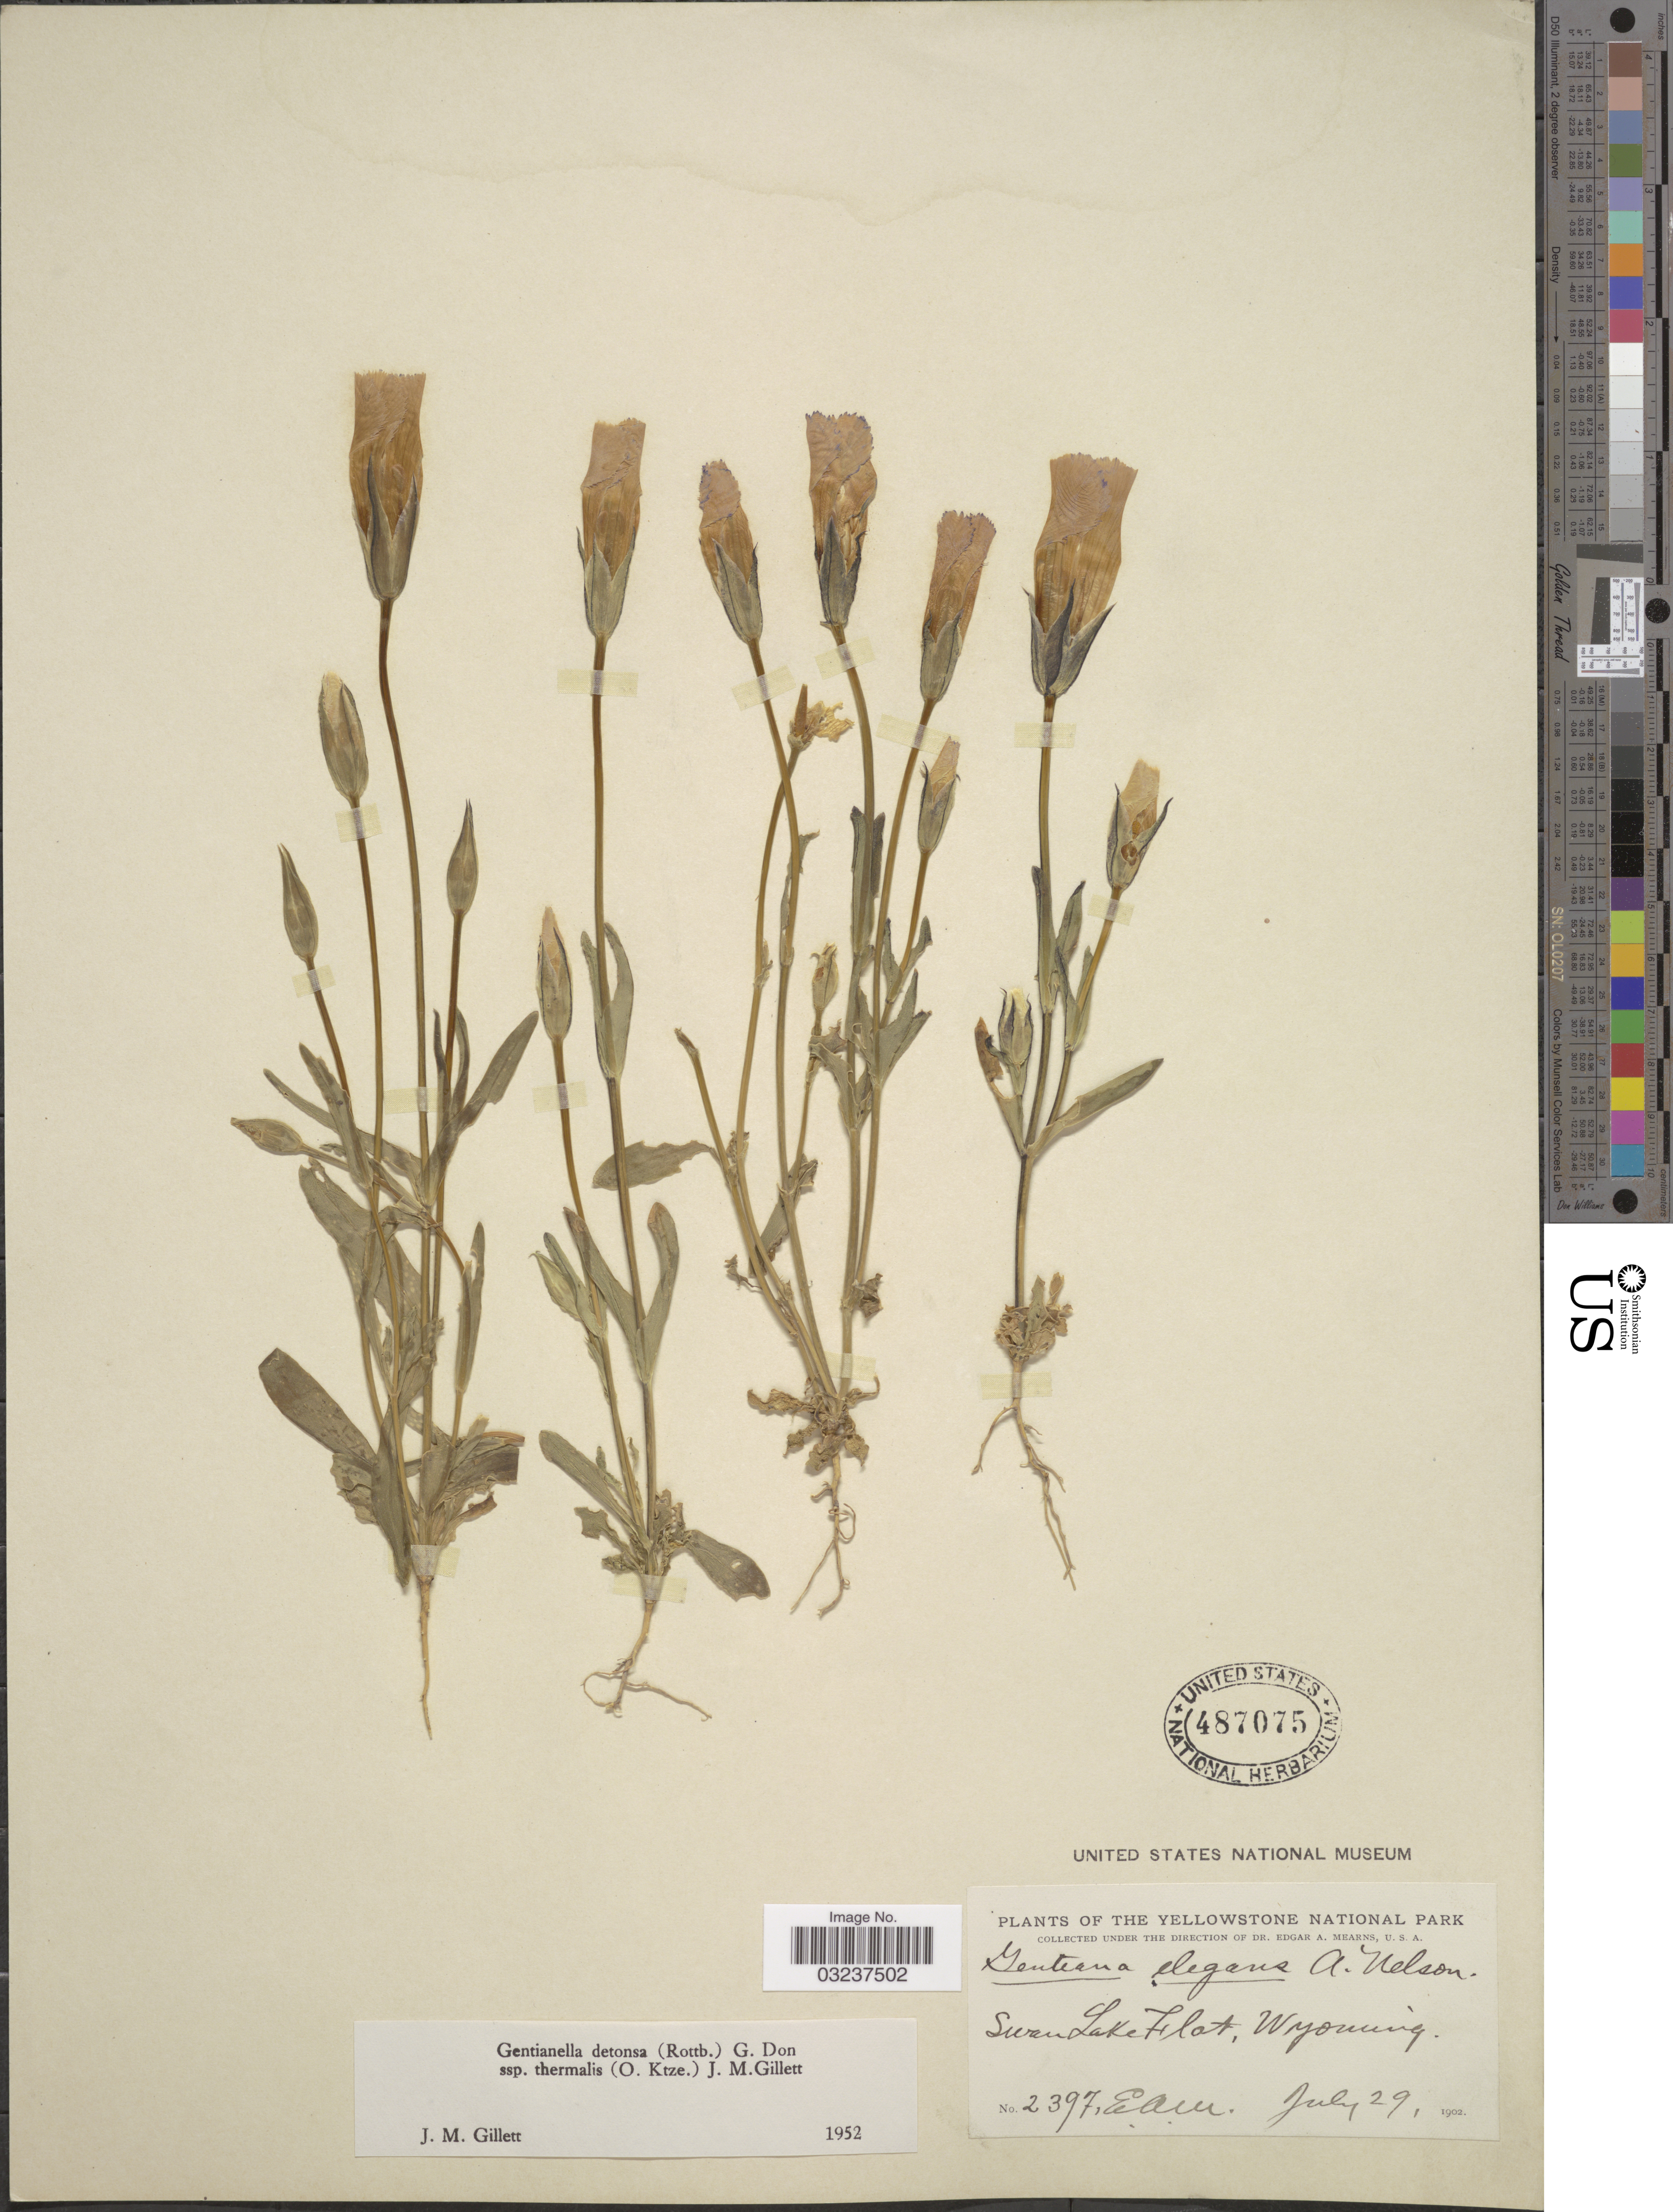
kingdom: Plantae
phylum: Tracheophyta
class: Magnoliopsida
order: Gentianales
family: Gentianaceae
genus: Gentianella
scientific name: Gentianella detonsa subsp. elegans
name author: (A. Gray) J.M. Gillett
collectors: E. A. Mearns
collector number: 2397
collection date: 1902-07-29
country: United States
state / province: Wyoming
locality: The Yellowstone National Park, Swan Lake Flat.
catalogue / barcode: US 487075